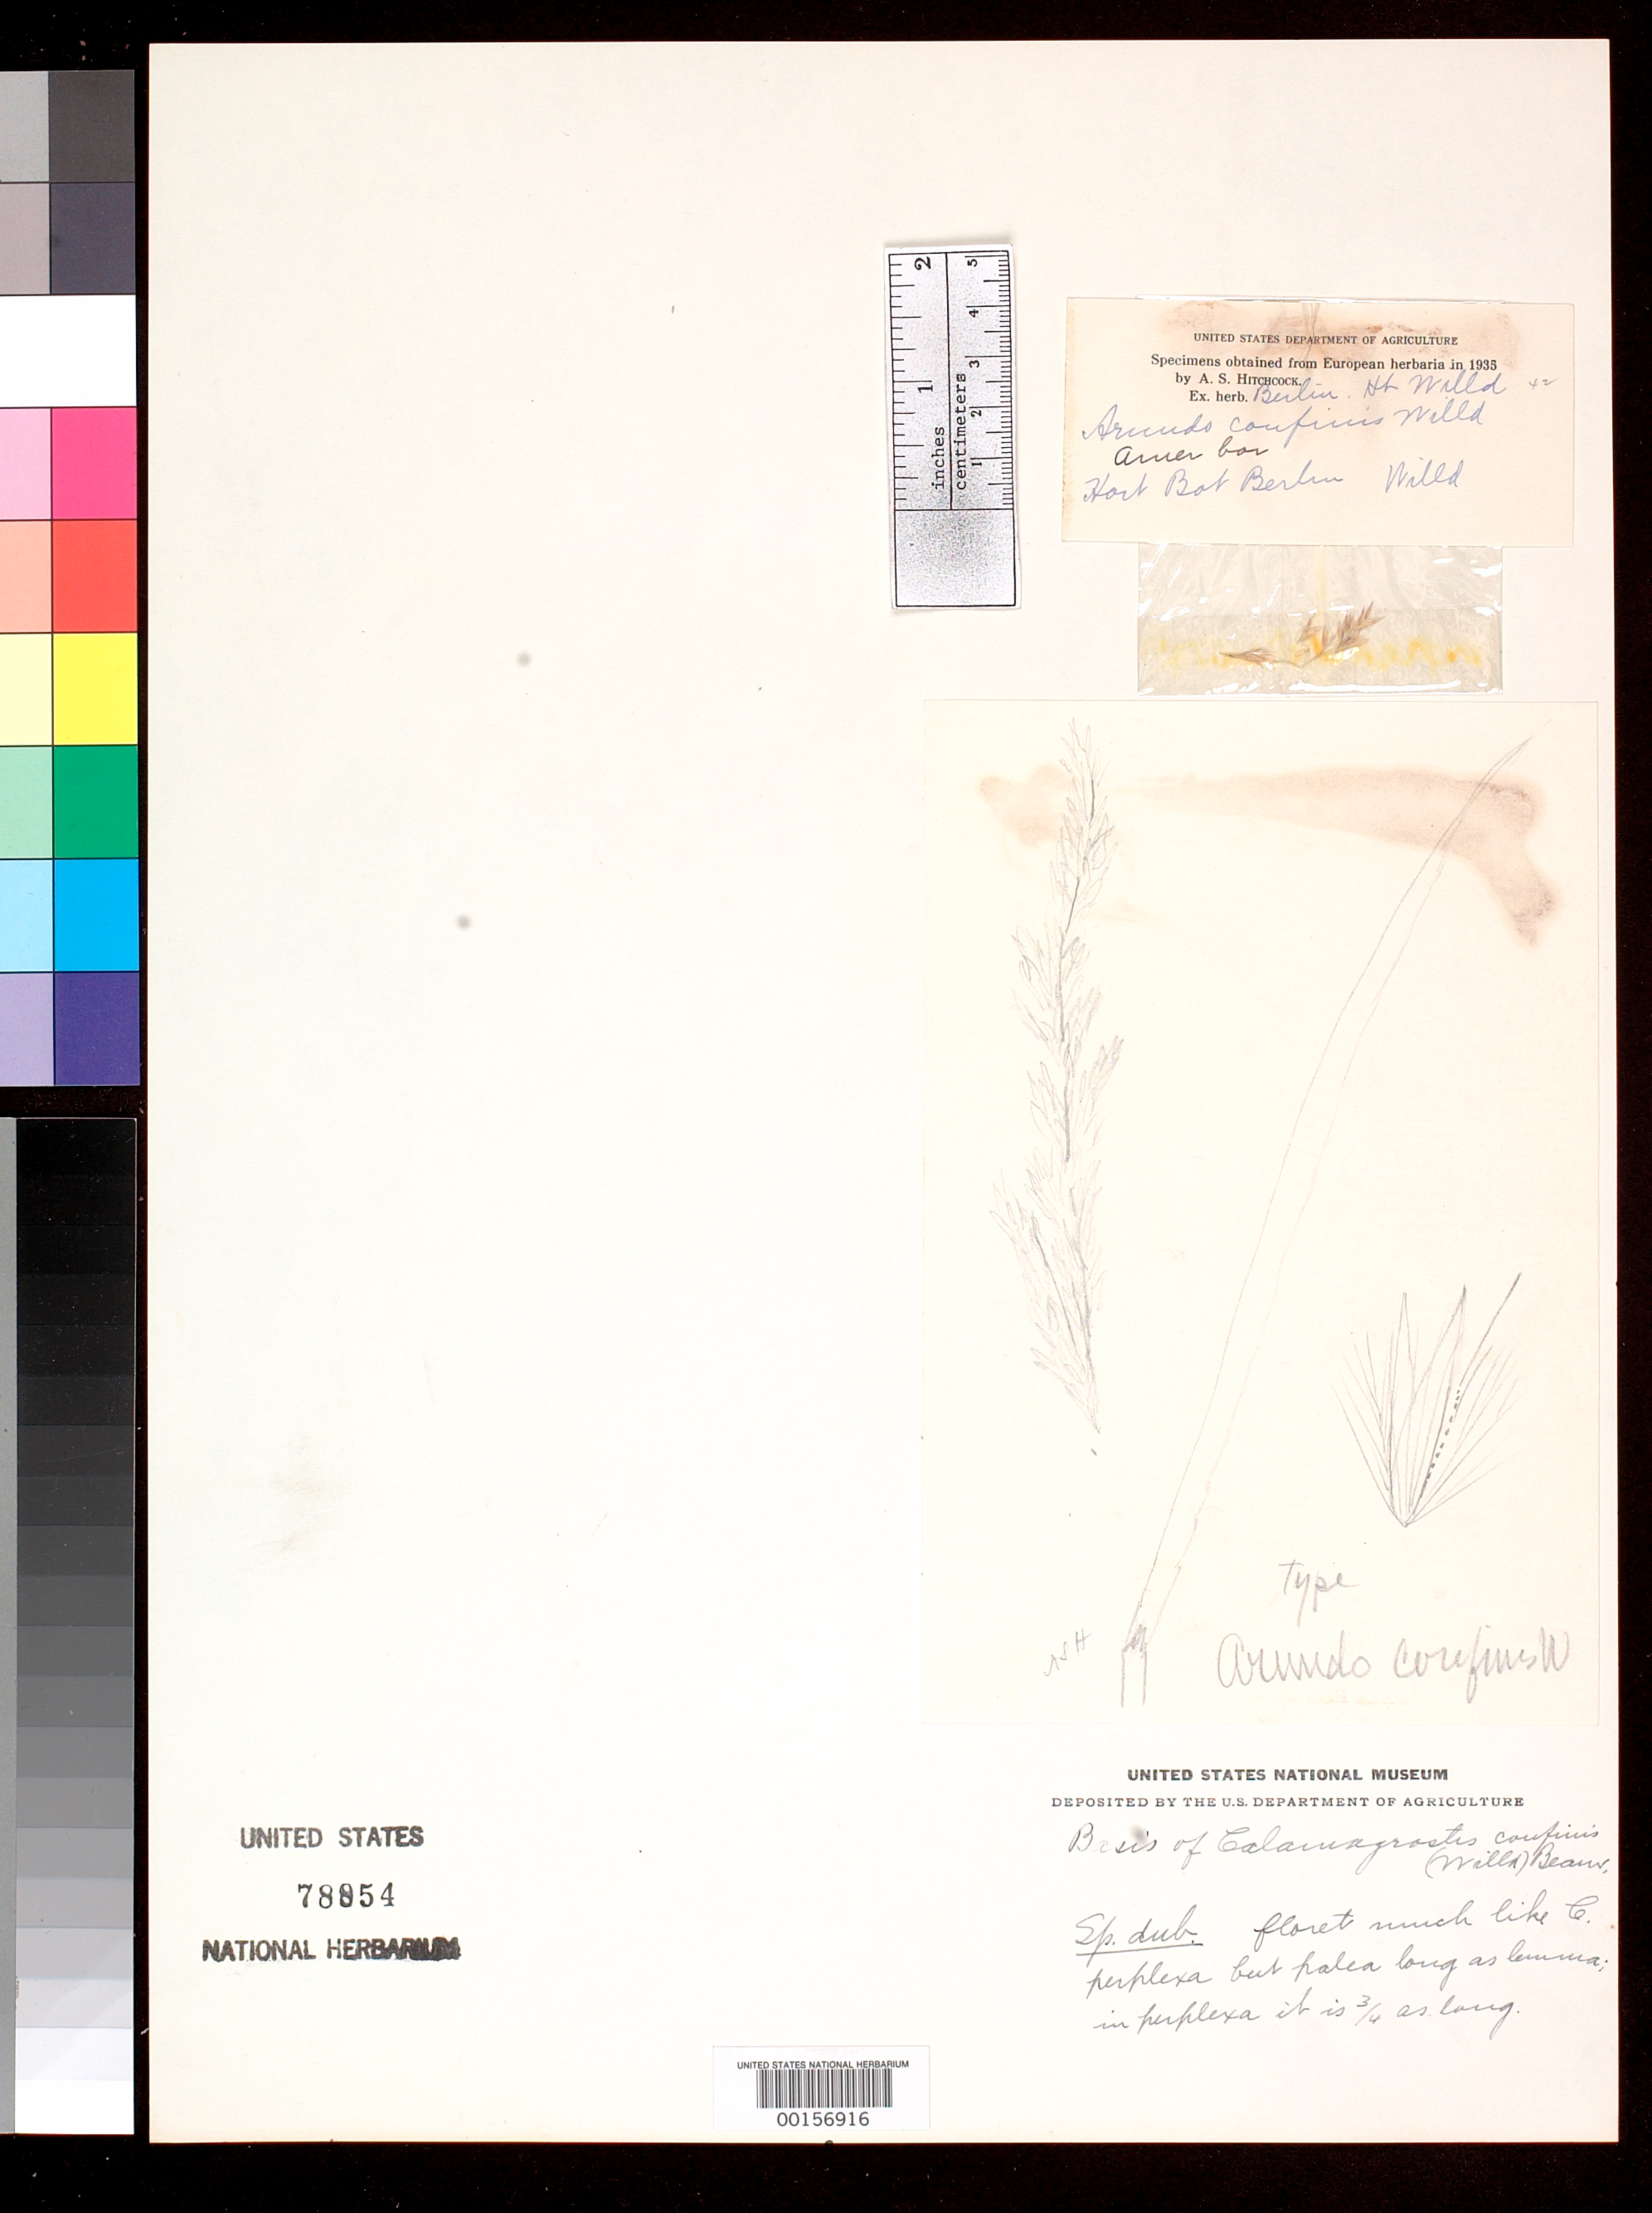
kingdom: Plantae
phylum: Tracheophyta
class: Liliopsida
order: Poales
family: Poaceae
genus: Arundo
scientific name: Arundo confinis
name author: Willd.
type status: Type Fragment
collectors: ex herb. Willdenow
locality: Amer. Bor. [protologue, "America Boreali"]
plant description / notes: Fragmentary material of type specimen ex Herb. Willd. (Berlin). Contains infl. fragments and drawing of plant parts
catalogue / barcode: US 78854